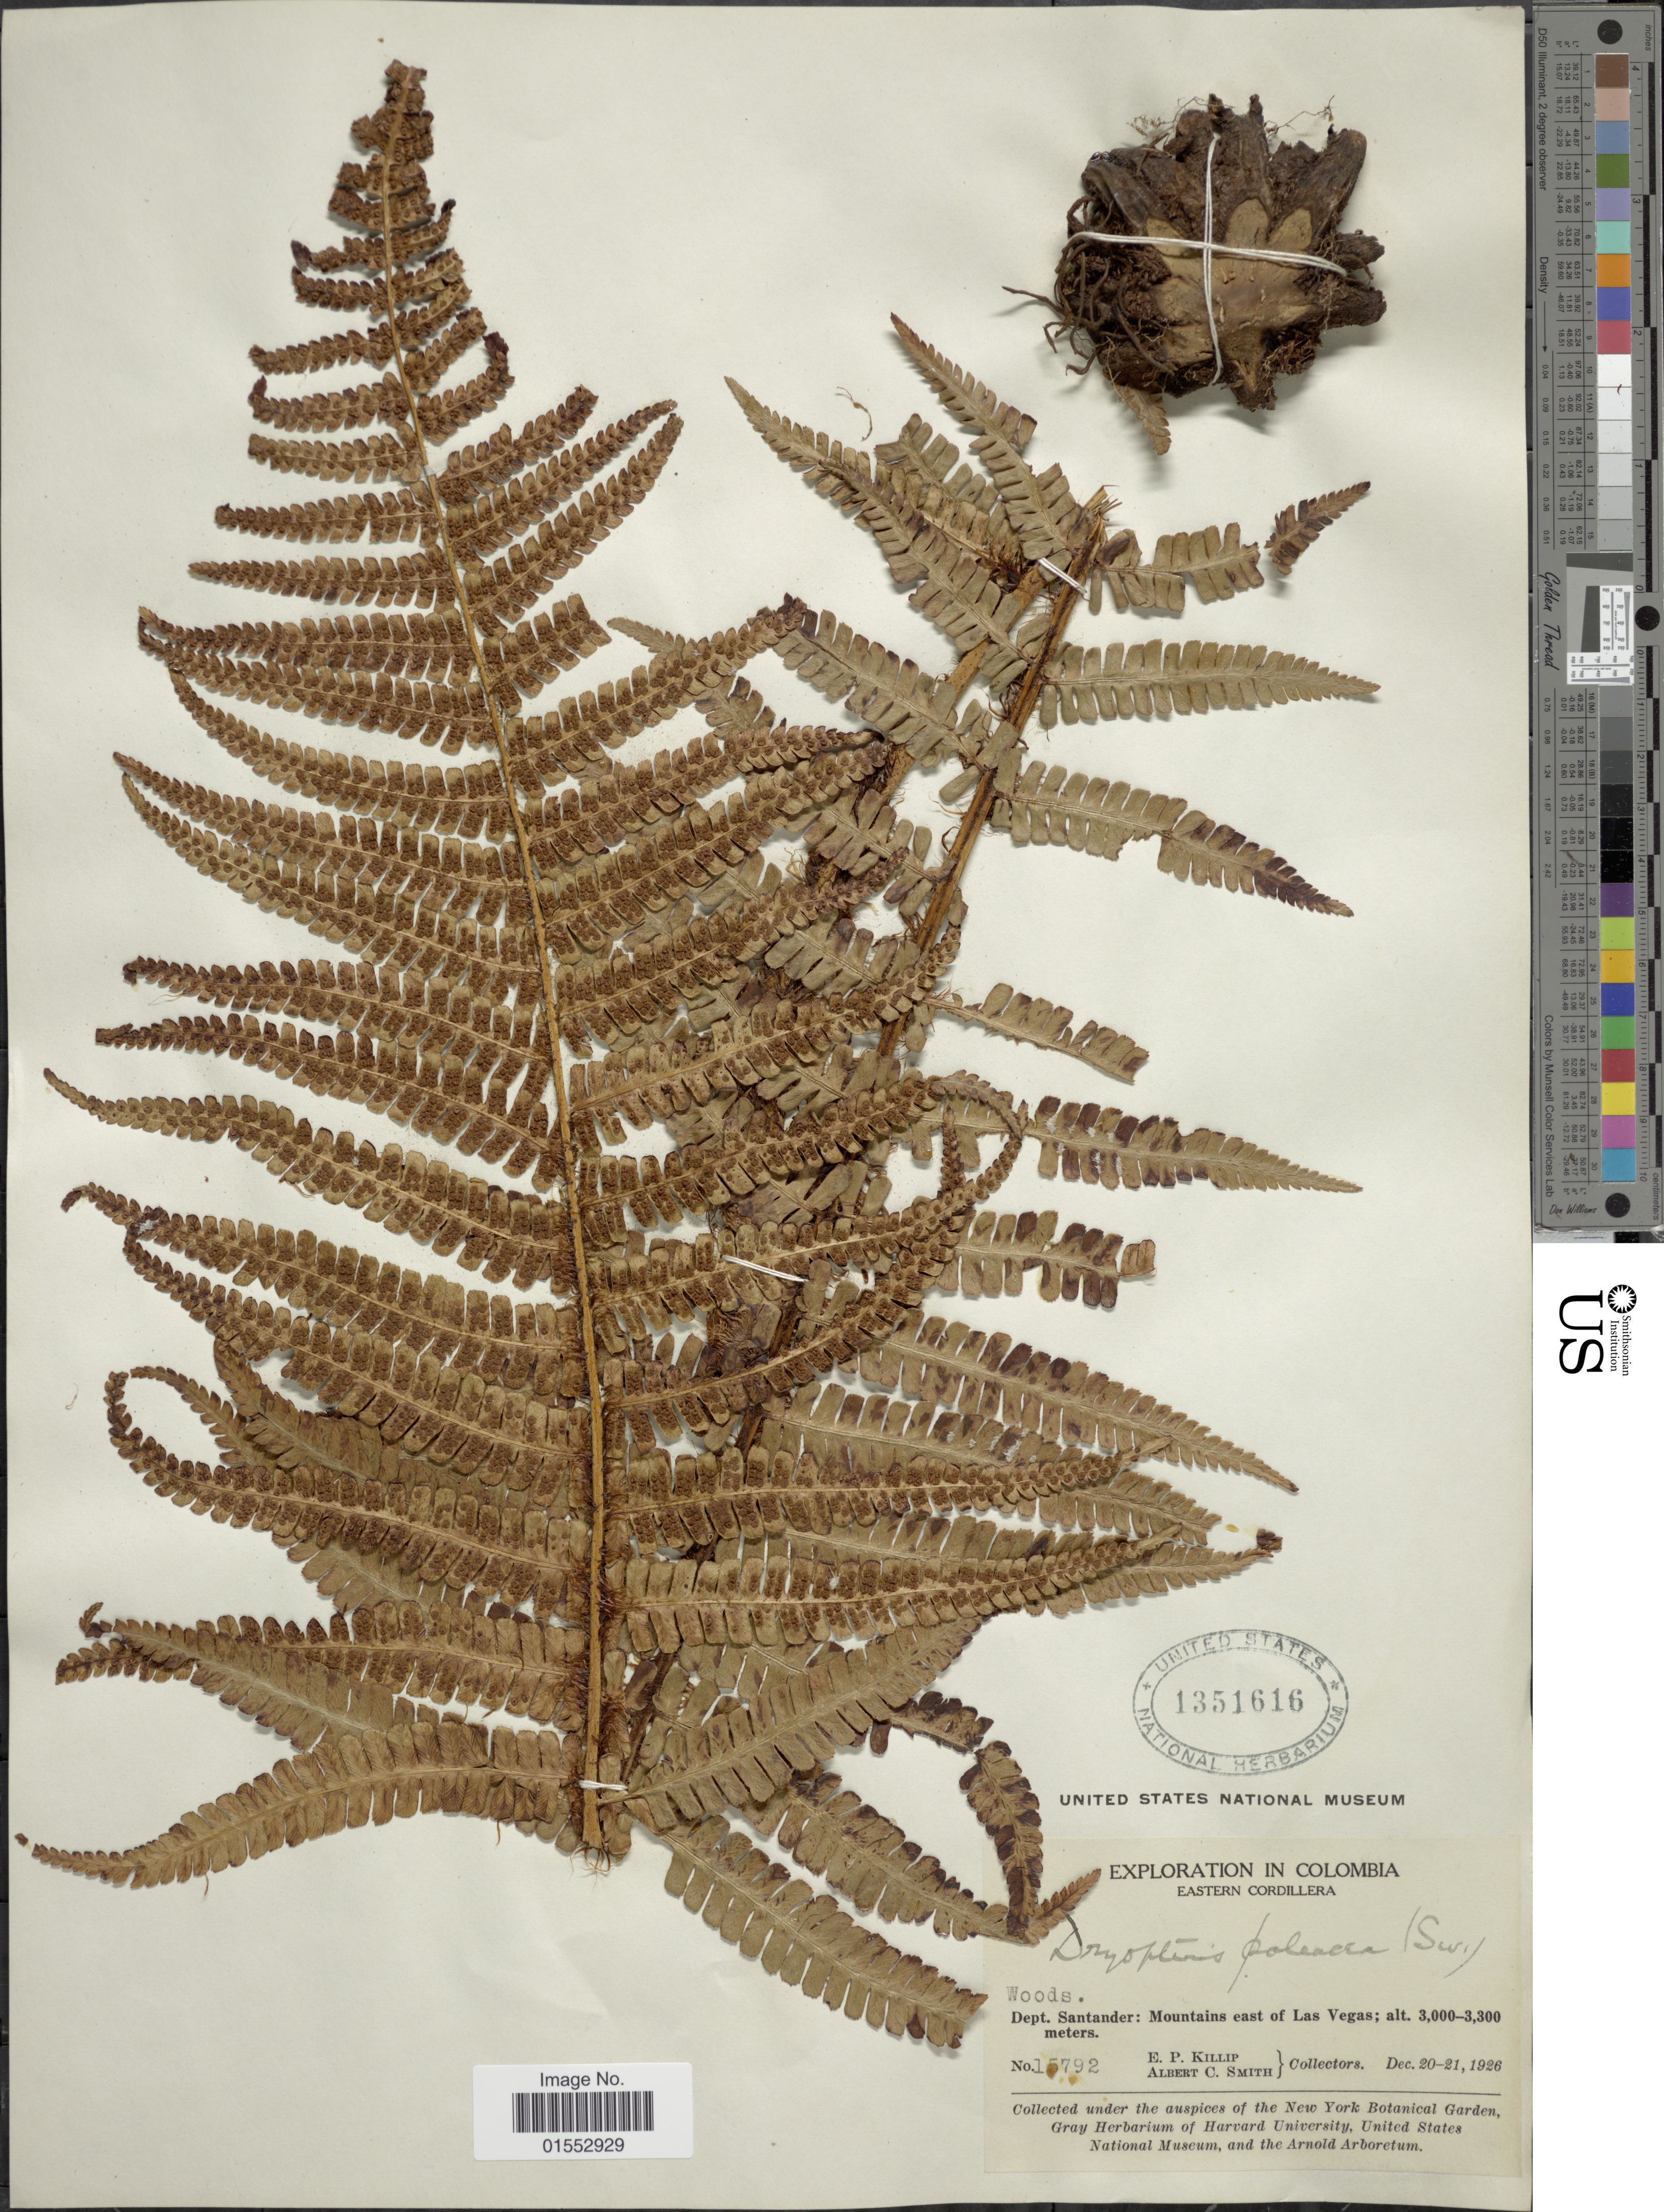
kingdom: Plantae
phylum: Tracheophyta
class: Polypodiopsida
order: Polypodiales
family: Dryopteridaceae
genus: Dryopteris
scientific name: Dryopteris wallichiana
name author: (Spreng.) Hyl.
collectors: E. P. Killip & A. C. Smith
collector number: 15792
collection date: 1926-12-20/1926-12-21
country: Colombia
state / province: Santander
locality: Eastern Cordillera. Dept. Santander: Mountains east of Las Vegas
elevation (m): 3000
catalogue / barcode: US 1351616